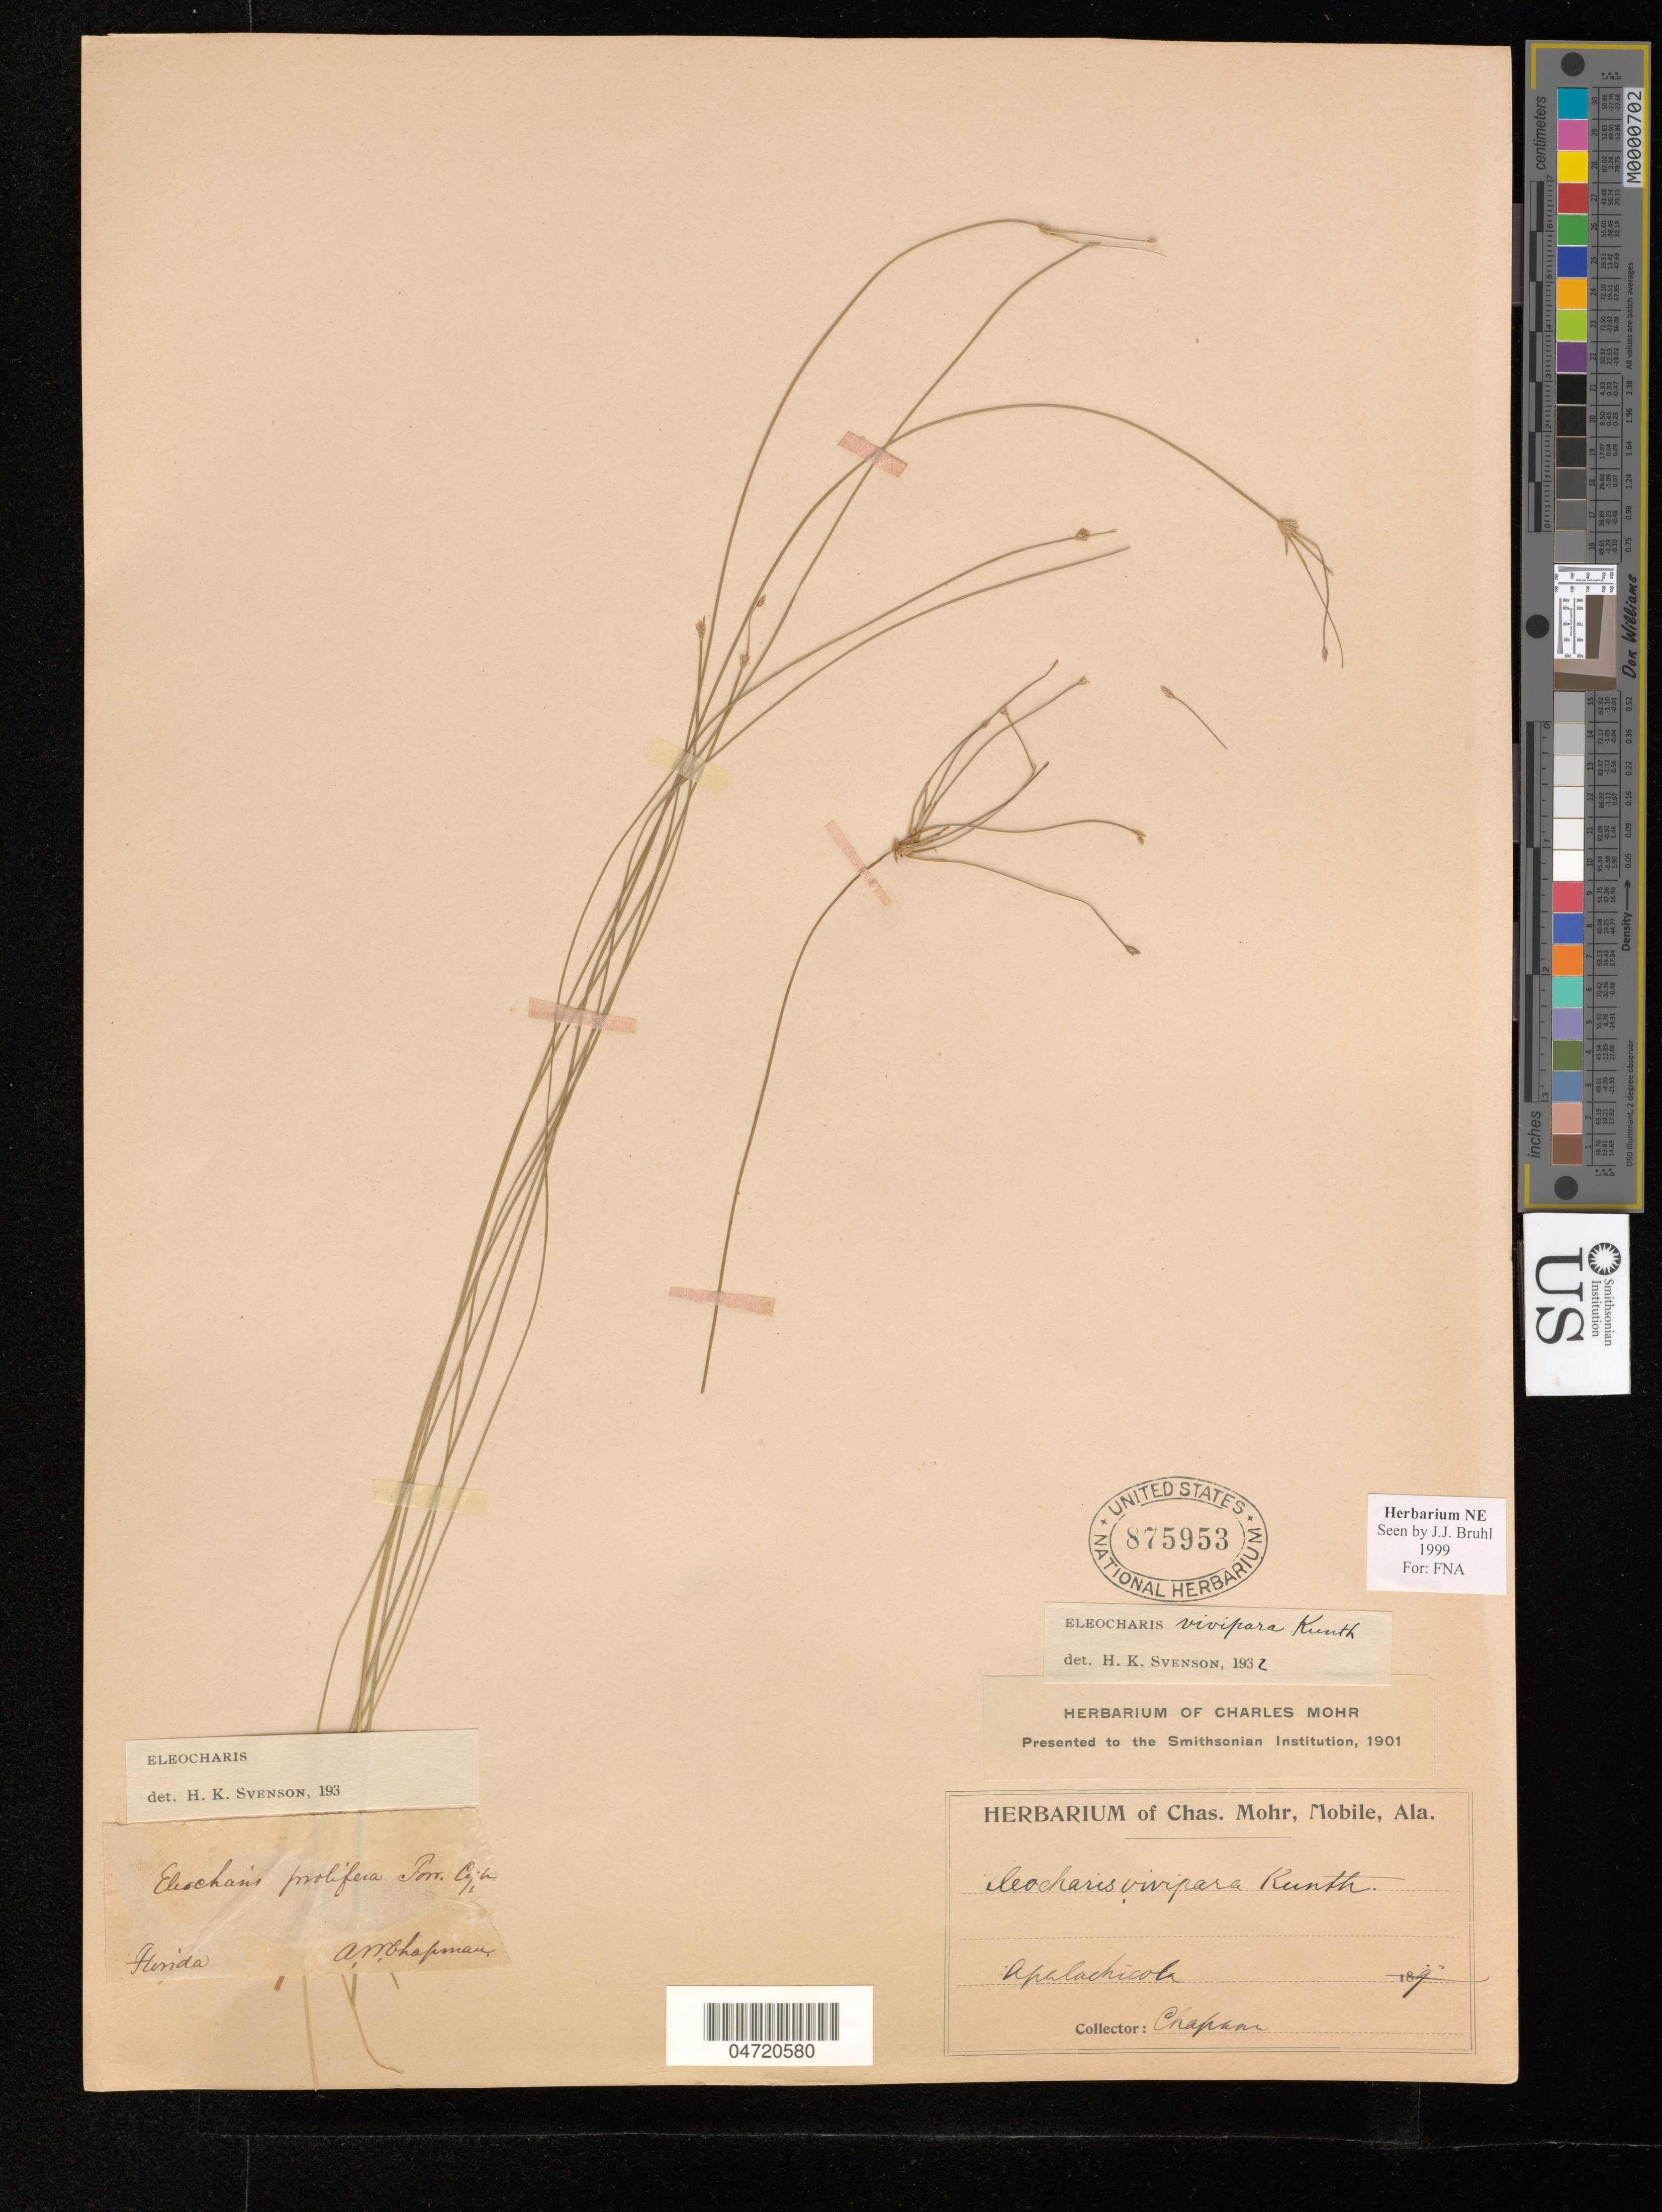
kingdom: Plantae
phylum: Tracheophyta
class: Liliopsida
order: Poales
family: Cyperaceae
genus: Eleocharis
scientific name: Eleocharis vivipara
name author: Link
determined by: Bruhl, J. J., (NE), University of New England (AUSTRALIA)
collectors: A. W. Chapman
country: United States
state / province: Florida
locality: Apalachicola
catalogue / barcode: US 875953